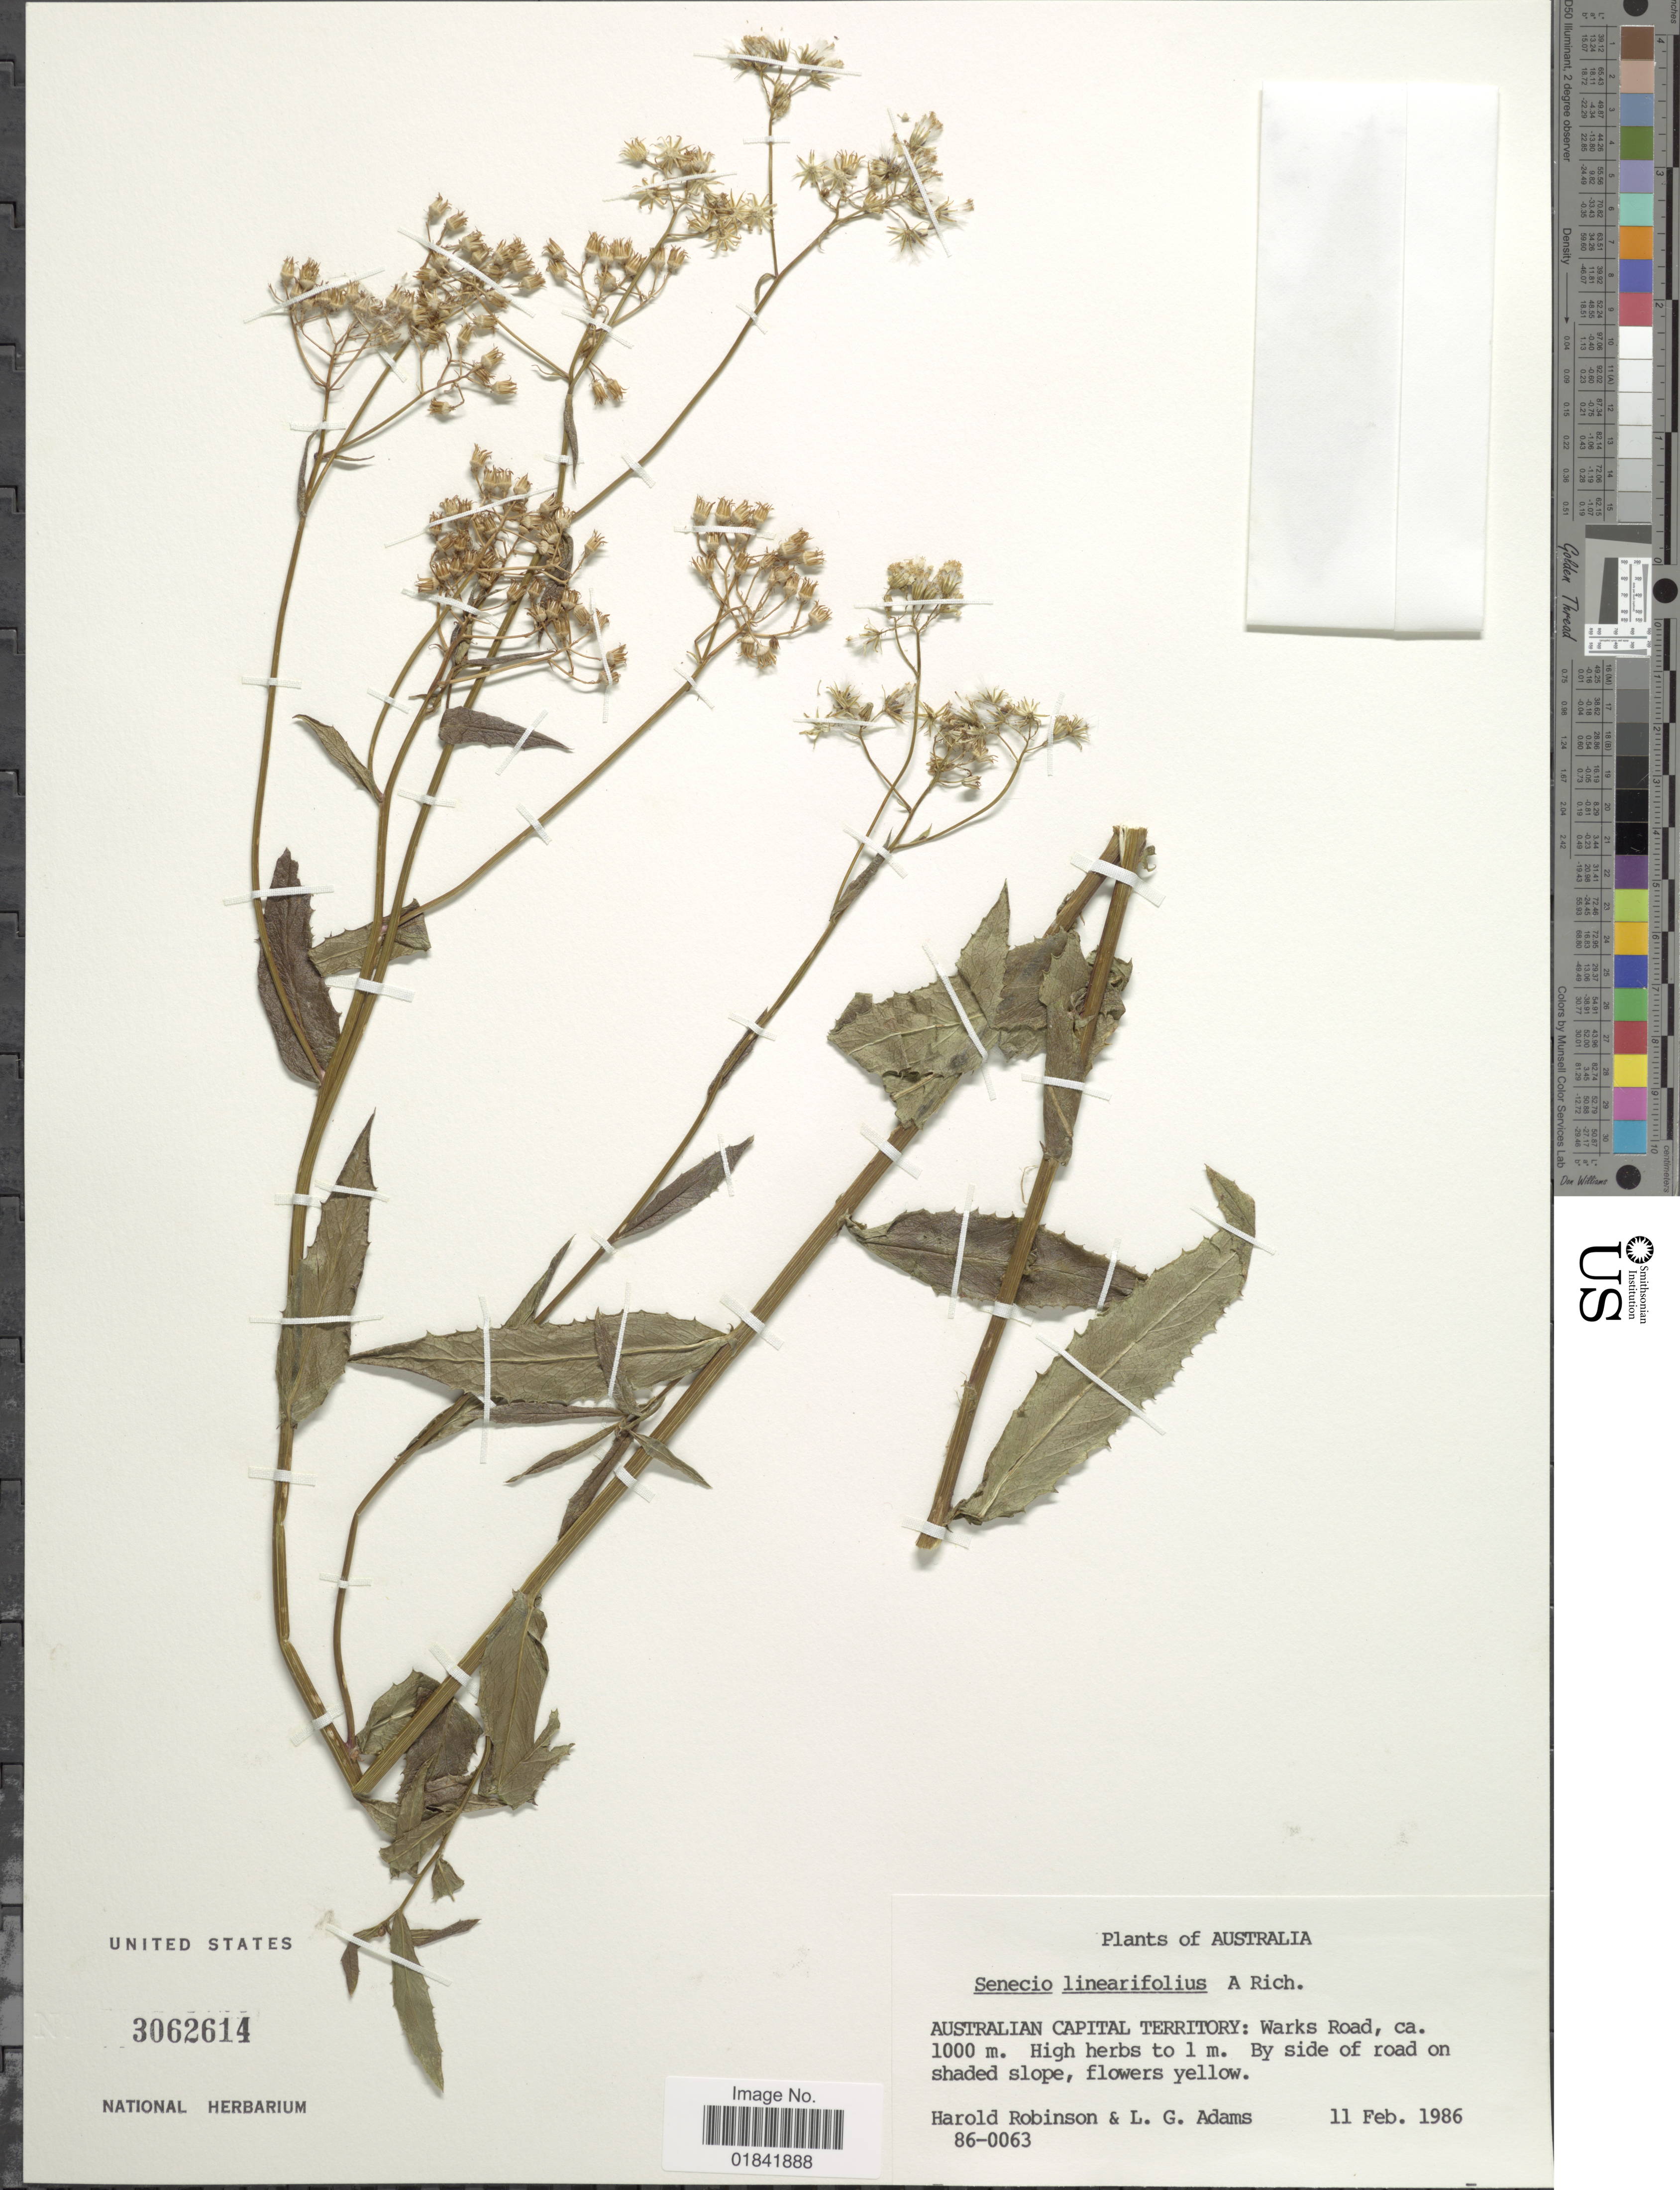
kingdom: Plantae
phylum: Tracheophyta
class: Magnoliopsida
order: Asterales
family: Asteraceae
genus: Senecio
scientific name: Senecio linearifolius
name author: A. Rich.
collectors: H. Robinson & L. G. Adams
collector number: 86-0063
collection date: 1986-02-11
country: Australia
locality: Australian Capital Territory: Warks Road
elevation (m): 1000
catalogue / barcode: US 3062614